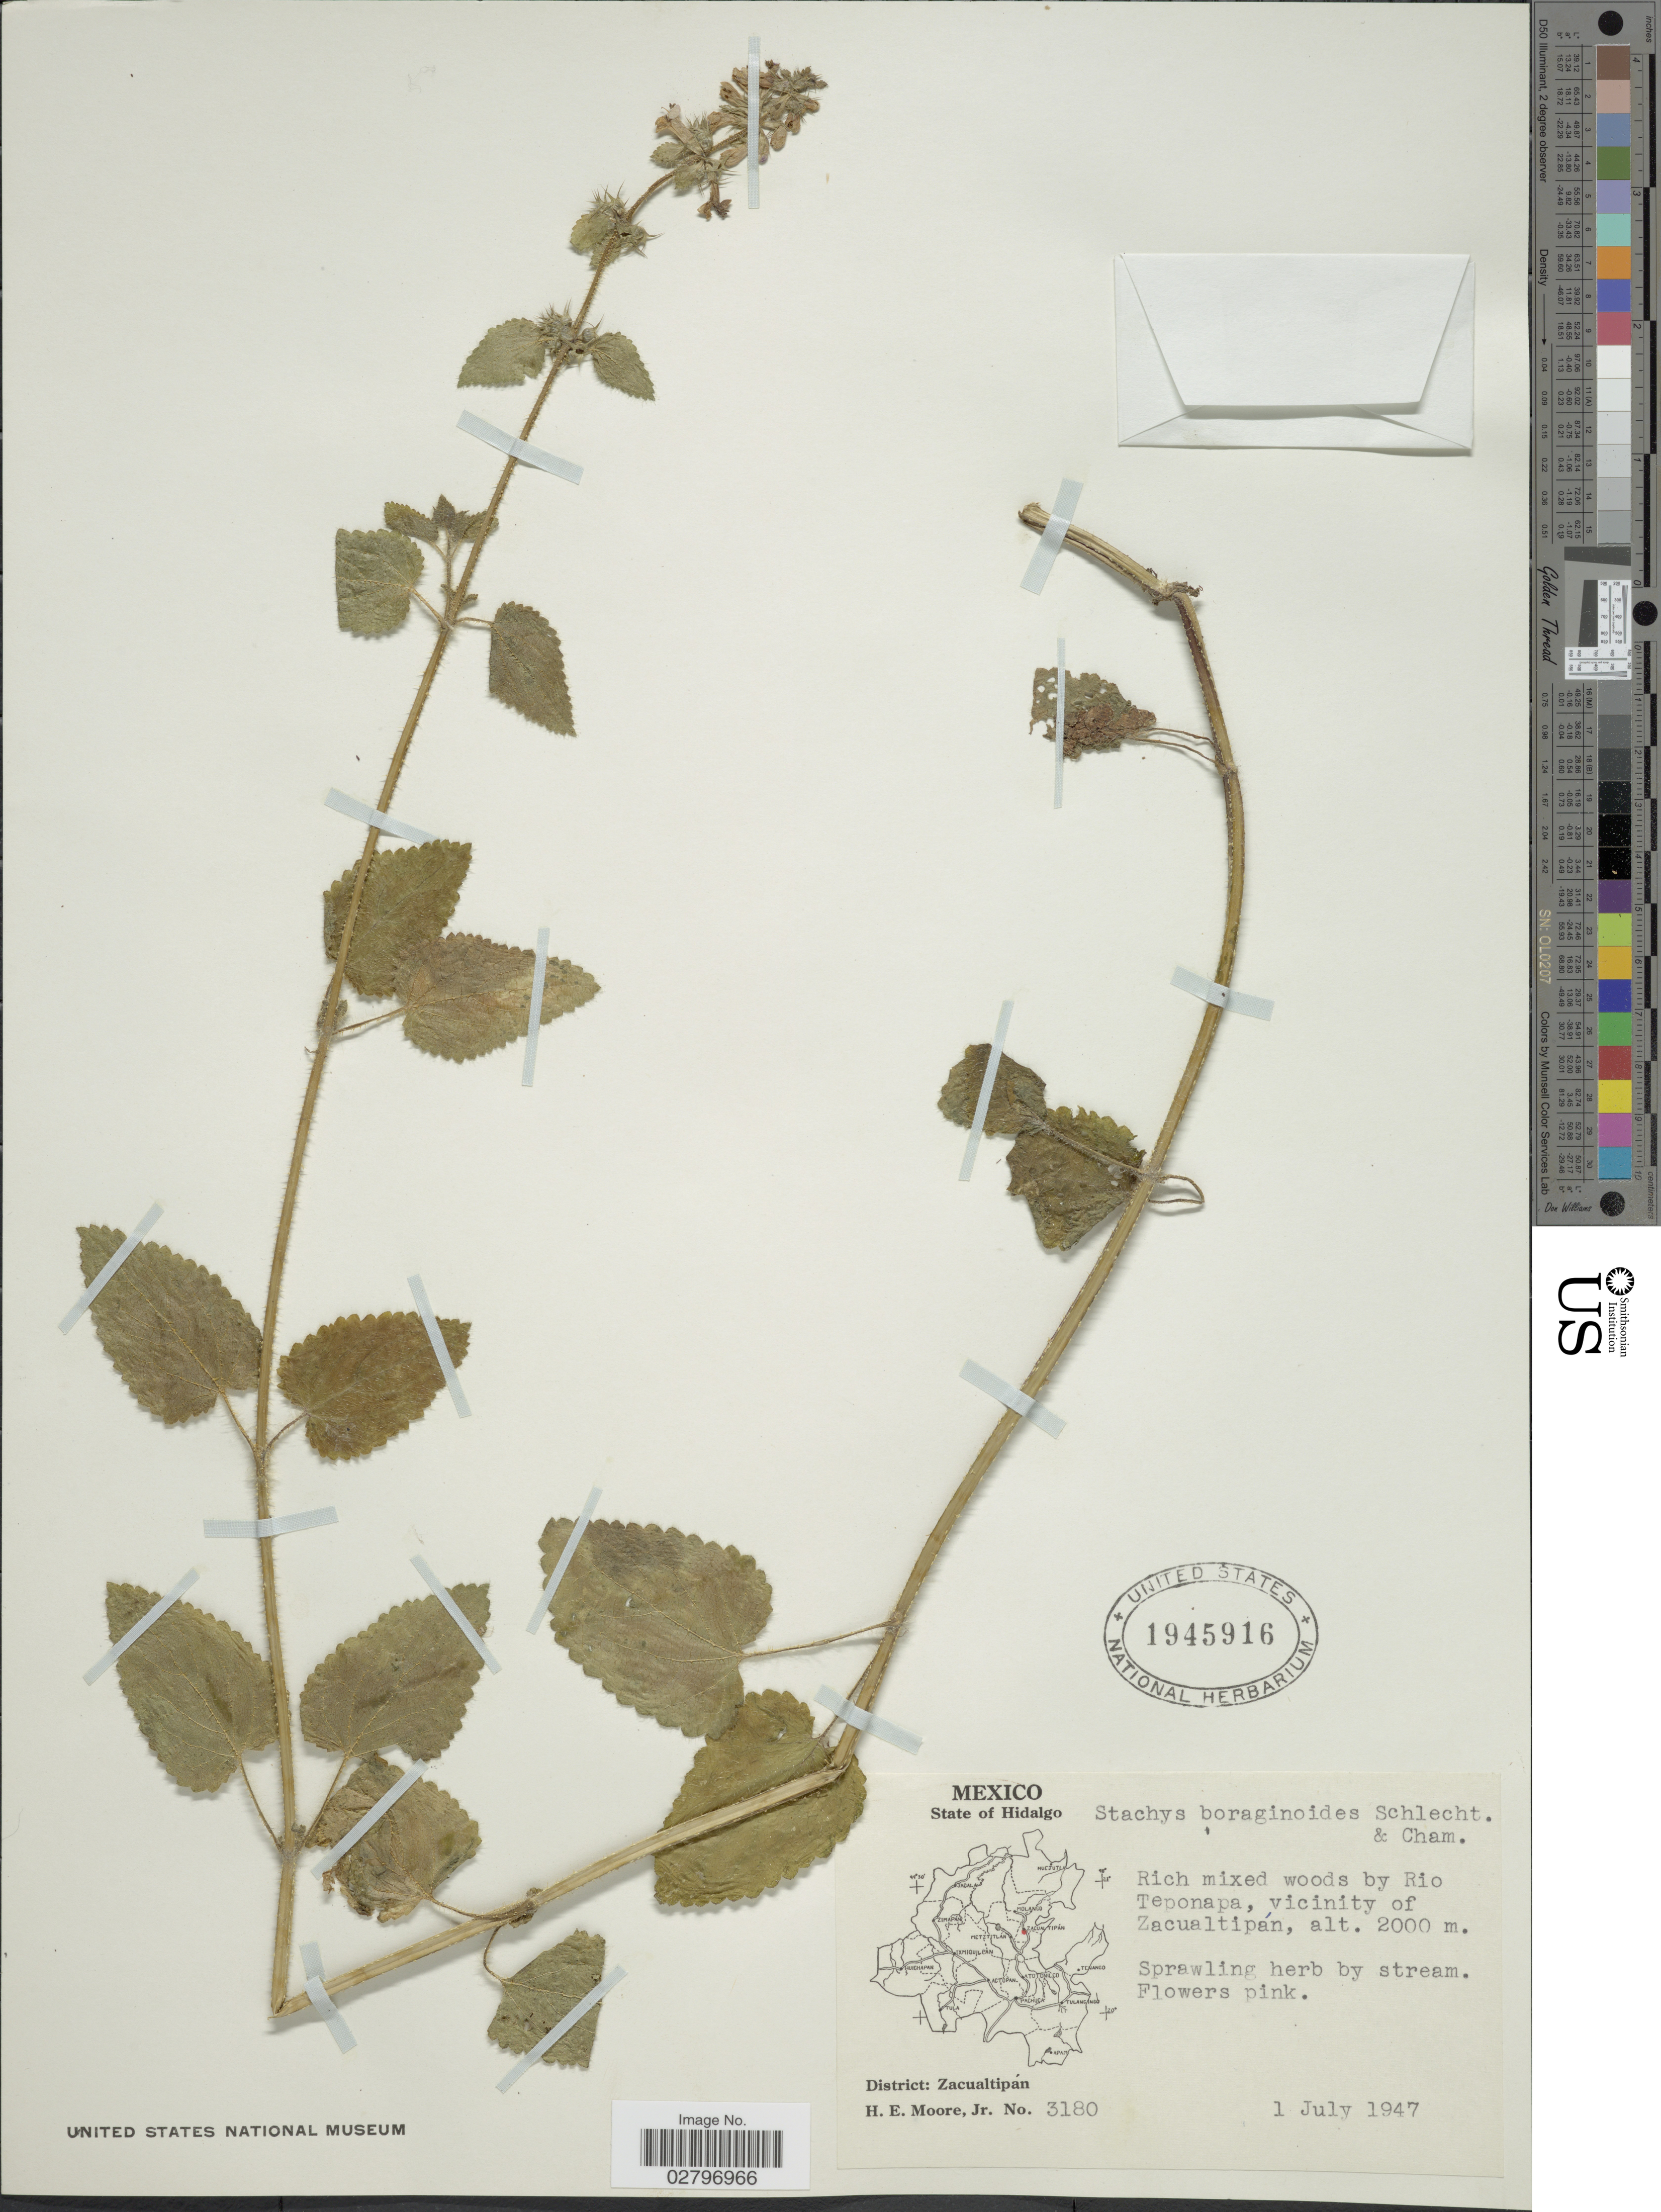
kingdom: Plantae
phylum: Tracheophyta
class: Magnoliopsida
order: Lamiales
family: Lamiaceae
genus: Stachys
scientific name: Stachys boraginoides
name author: Schltdl. & Cham.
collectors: H. Moore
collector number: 3180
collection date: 1947-07-01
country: Mexico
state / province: Hidalgo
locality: State of Hidalgo, District: Zacualtipán, Rich mixed woods by Rio Teponapa, vicinity of Zacualtipan.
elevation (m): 2000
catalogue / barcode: US 1945916